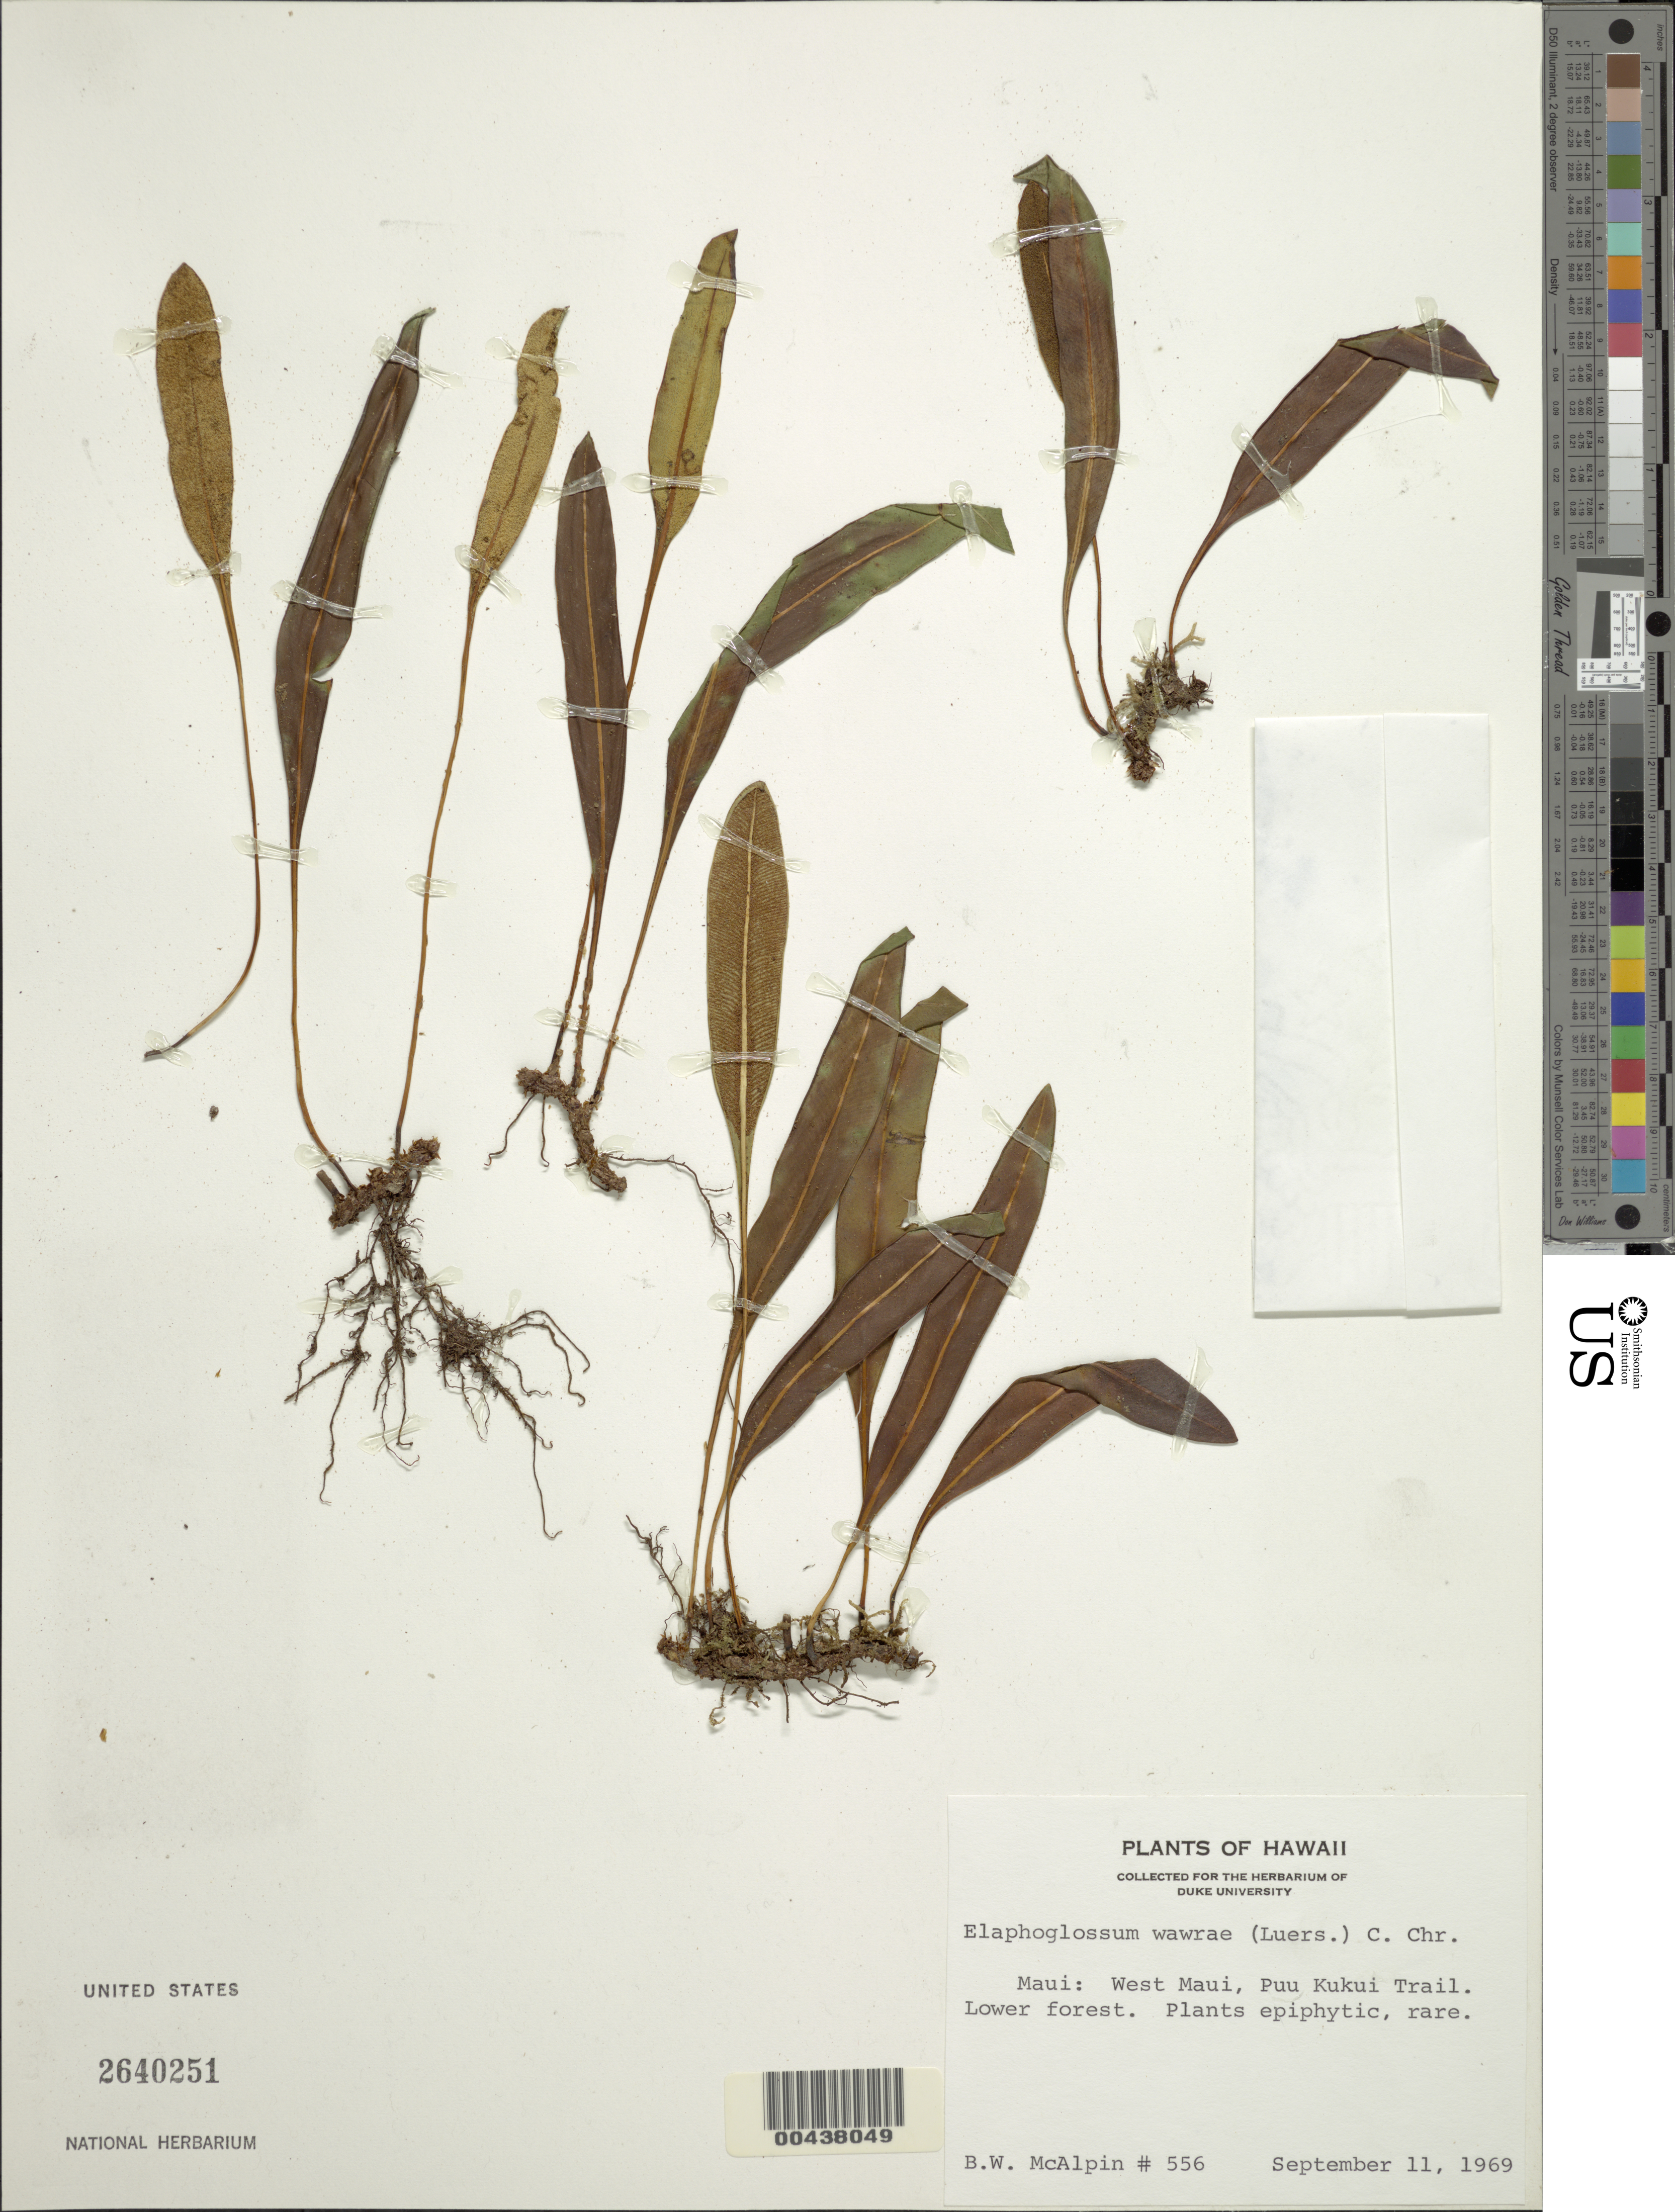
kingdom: Plantae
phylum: Tracheophyta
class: Polypodiopsida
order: Polypodiales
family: Dryopteridaceae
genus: Elaphoglossum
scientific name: Elaphoglossum wawrae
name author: (Luerss.) C. Chr.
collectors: B. McAlpine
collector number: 556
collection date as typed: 11 Sep 1969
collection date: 1969-09-11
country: United States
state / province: Hawaii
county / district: Maui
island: Maui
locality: W Maui, Puu Kukui Trail. Lower forest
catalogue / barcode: US 2640251